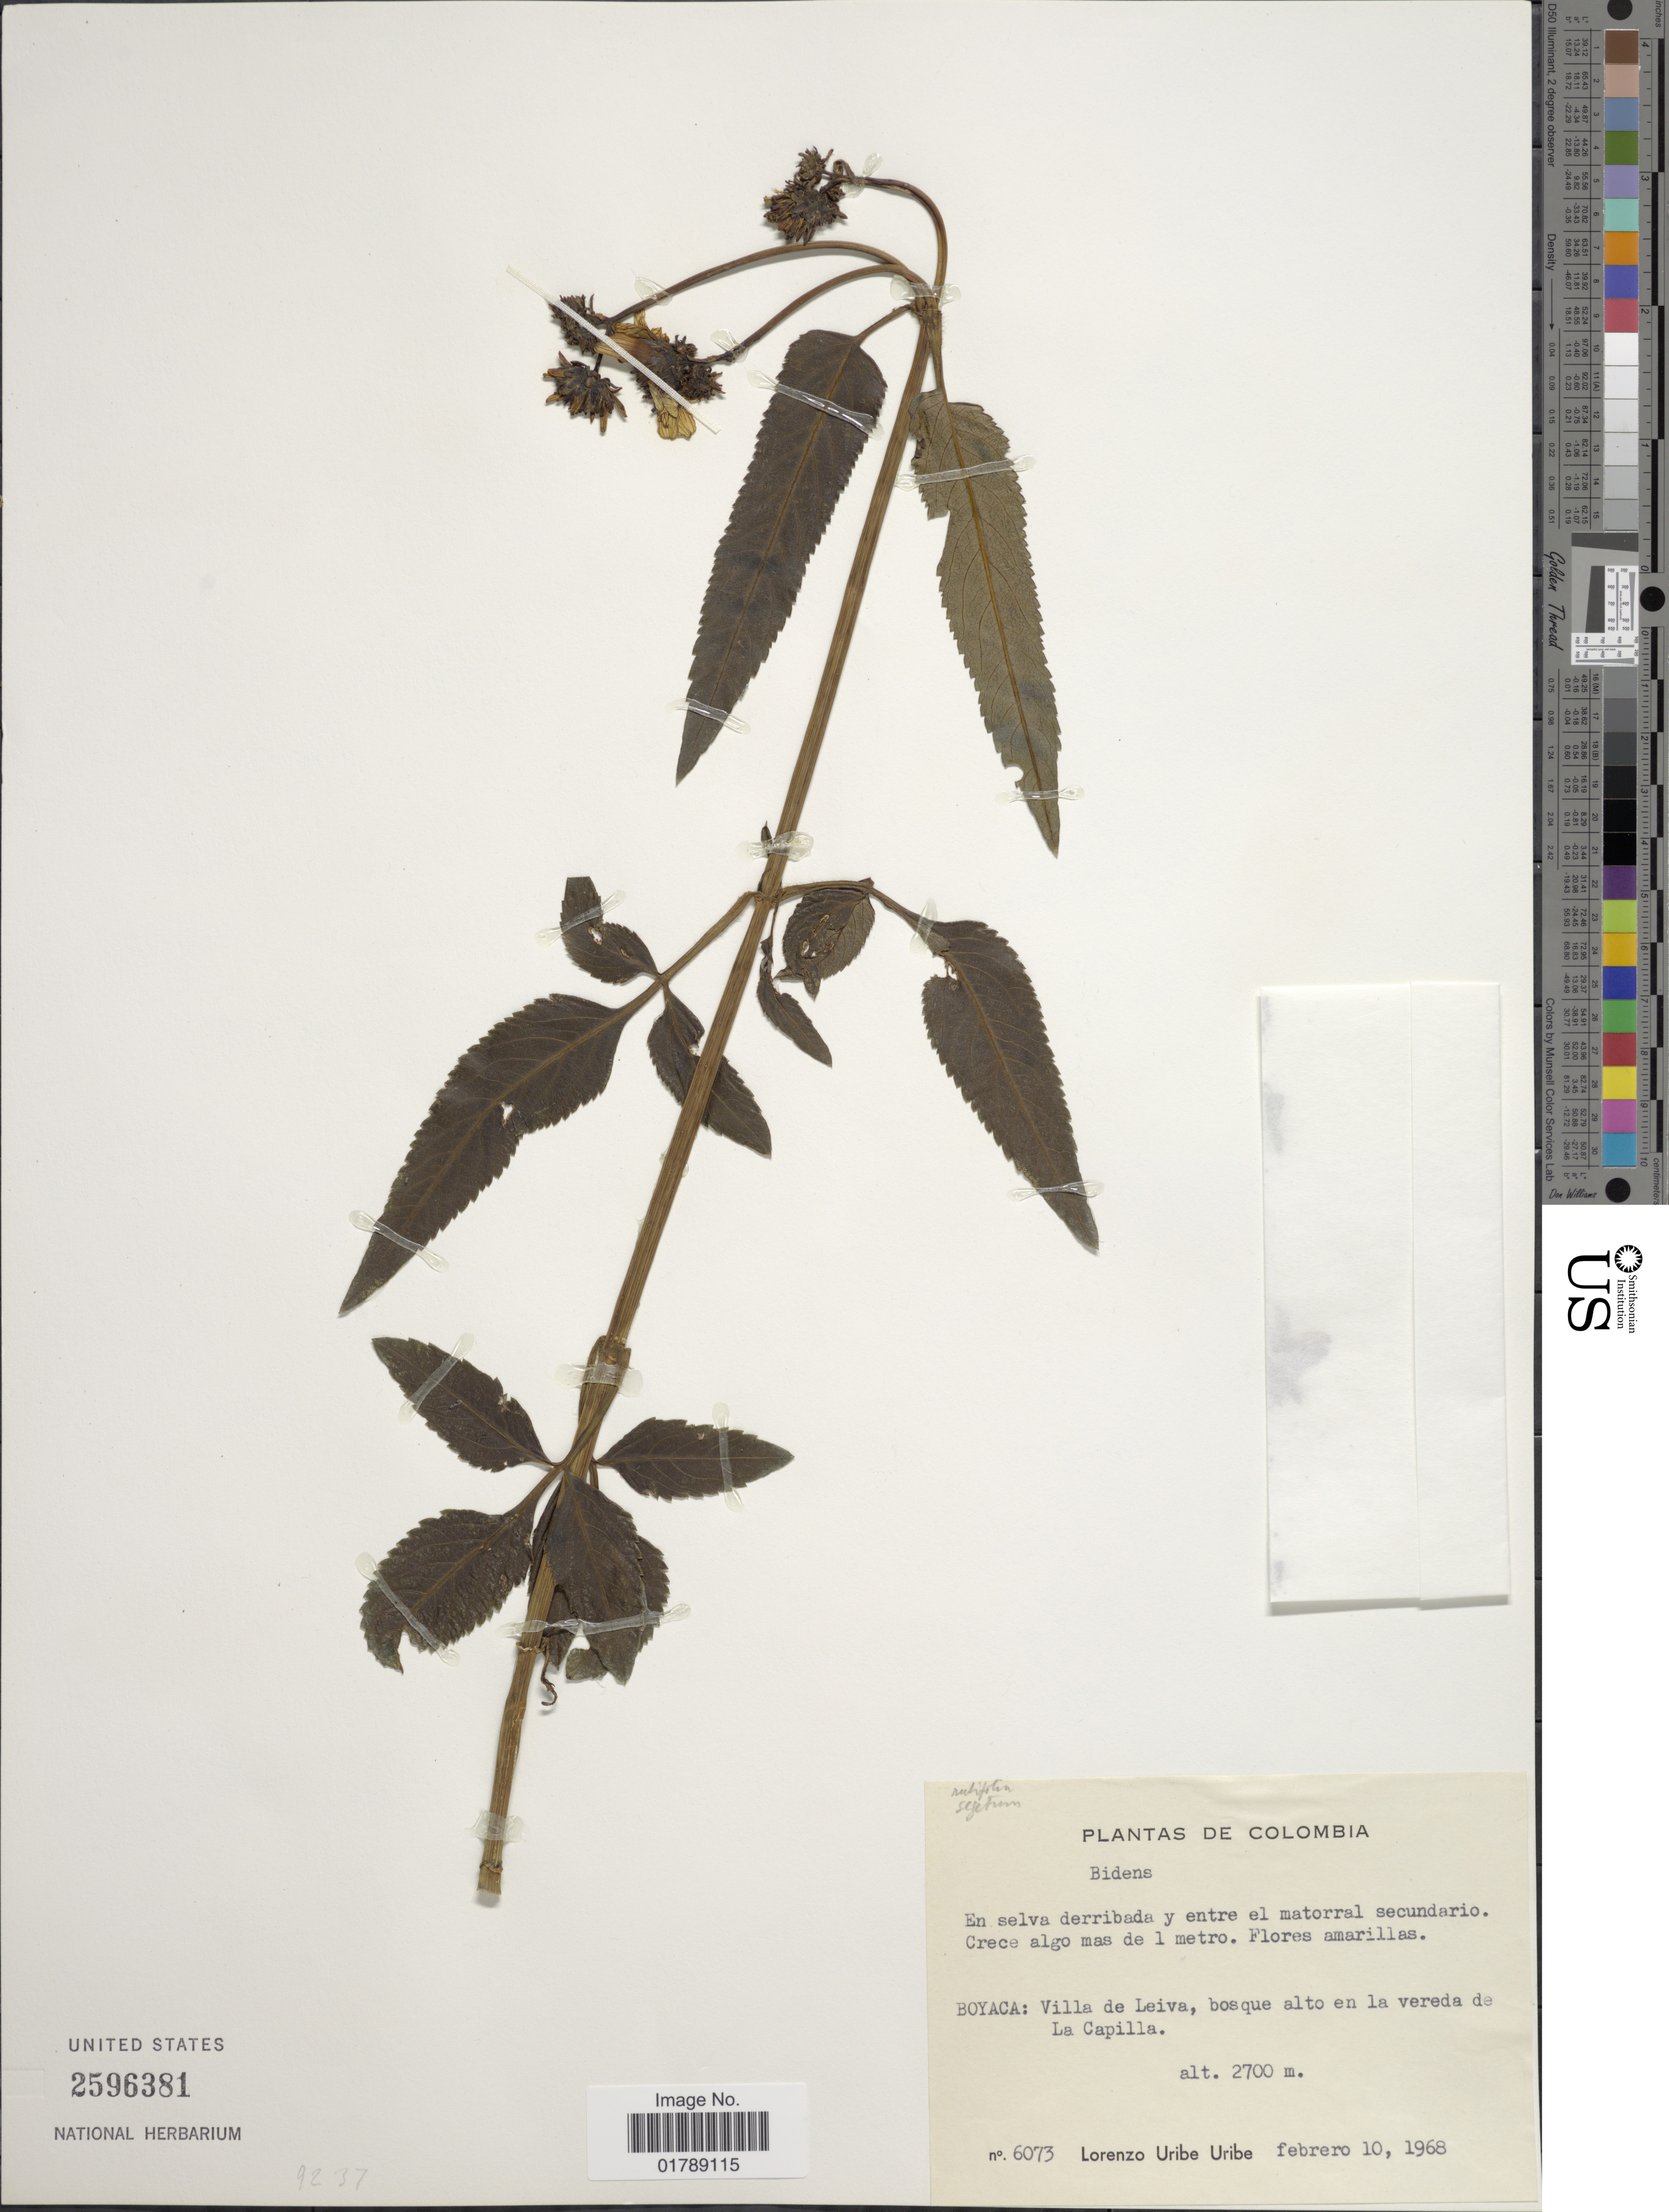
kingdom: Plantae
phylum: Tracheophyta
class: Magnoliopsida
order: Asterales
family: Asteraceae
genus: Bidens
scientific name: Bidens segetum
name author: Mart. ex Colla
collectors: L. Uribe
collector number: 6073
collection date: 1968-02-10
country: Colombia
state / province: Boyacá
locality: Villa de Leiva, bosque alto en la vereda de La Capilla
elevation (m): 2700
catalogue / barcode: US 2596381